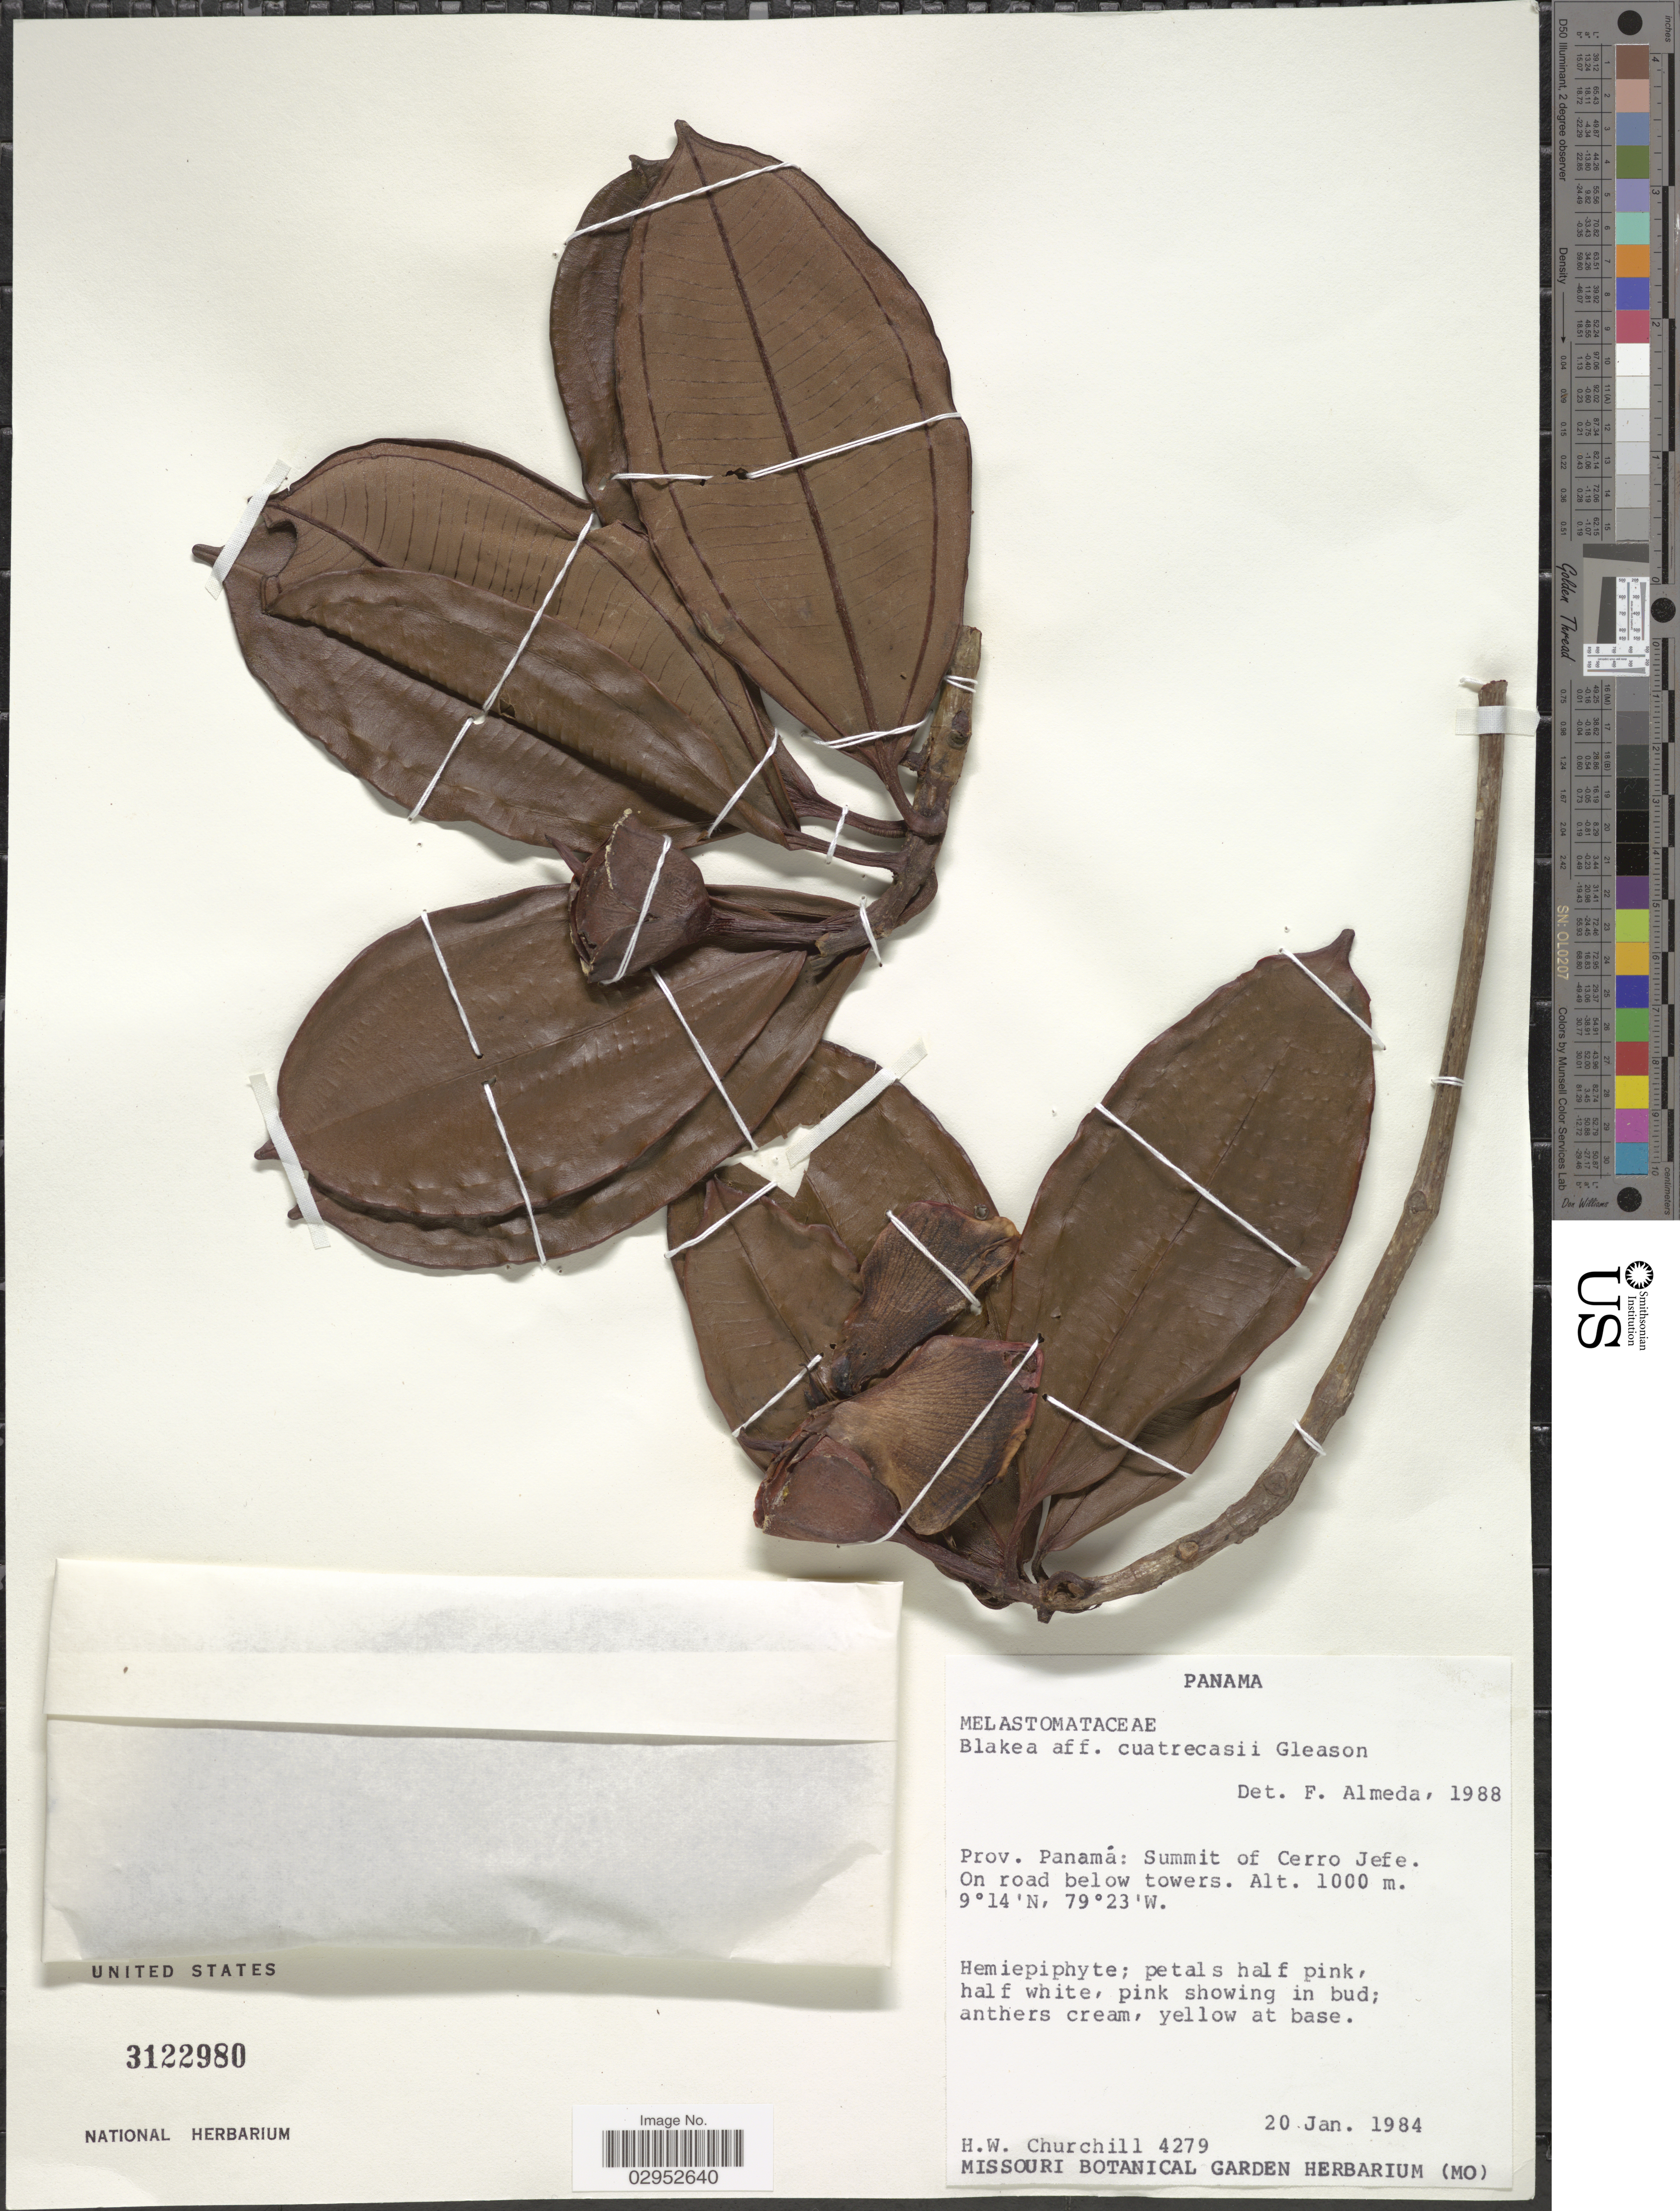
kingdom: Plantae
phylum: Tracheophyta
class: Magnoliopsida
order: Myrtales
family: Melastomataceae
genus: Blakea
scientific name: Blakea cuatrecasii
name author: Gleason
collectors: H. Churchill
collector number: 4279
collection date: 1984-01-20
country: Panama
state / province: Panamá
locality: Summit of Cerro Jefe.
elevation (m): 1000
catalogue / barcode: US 3122980